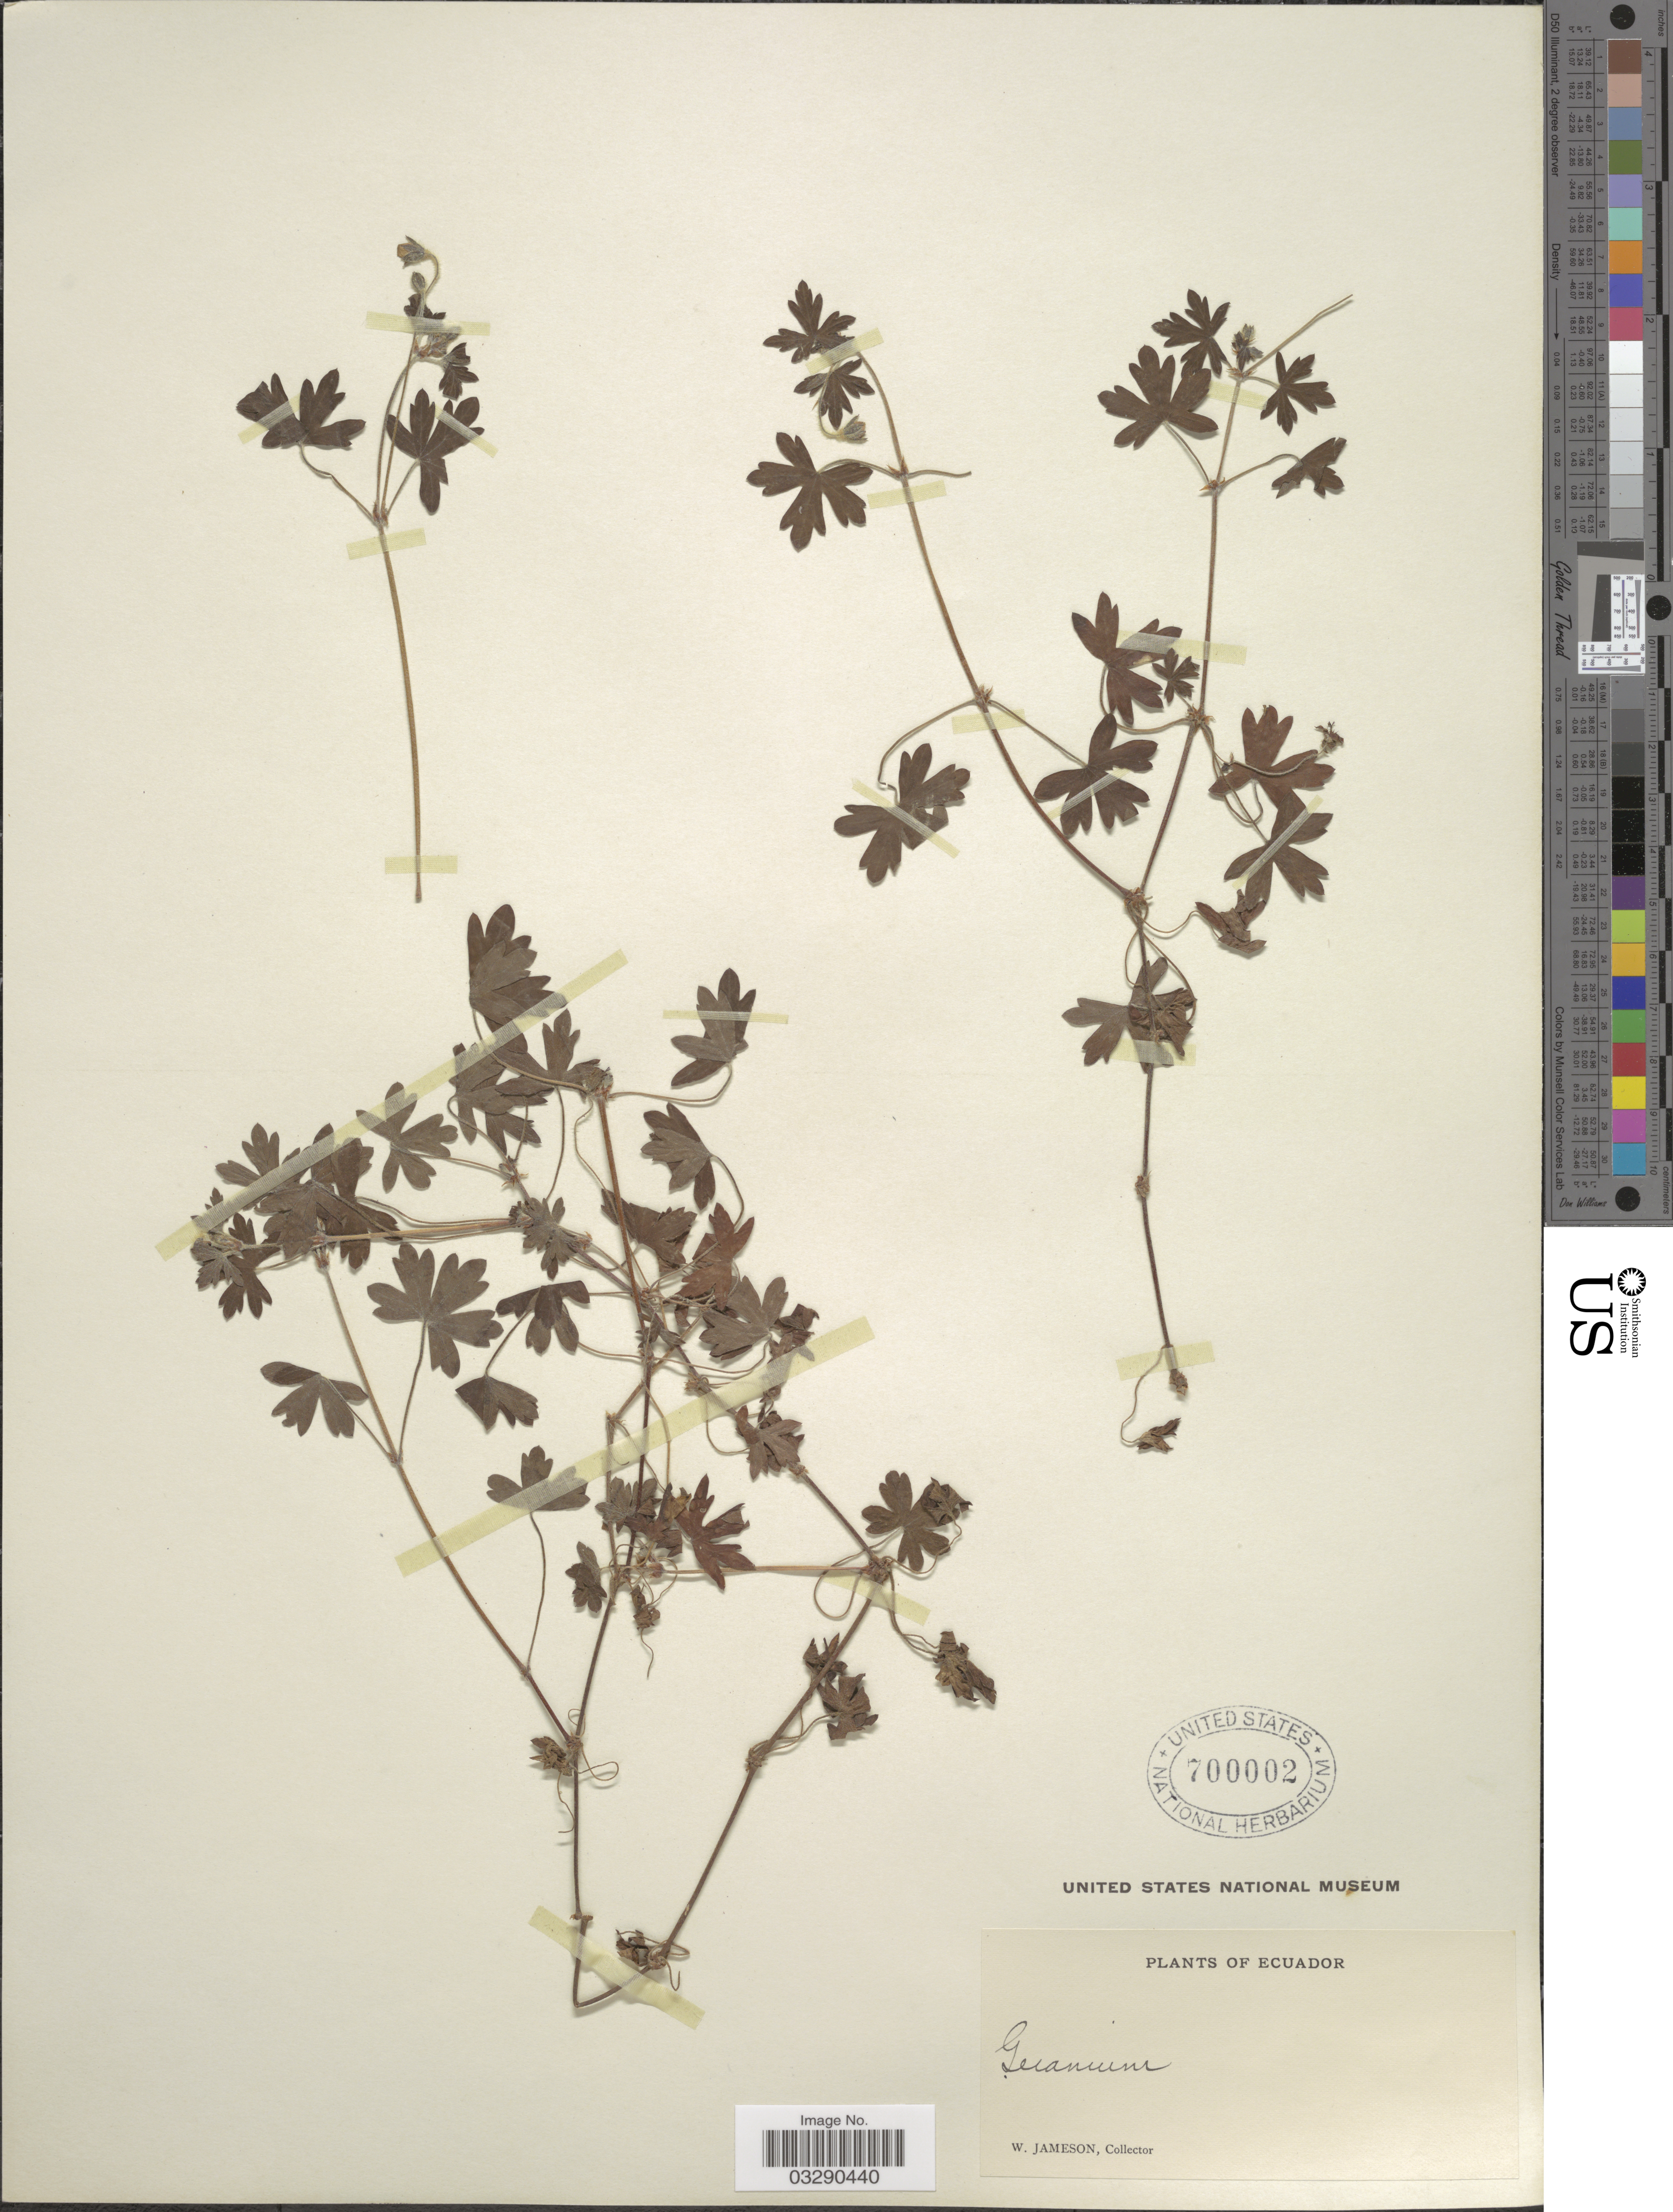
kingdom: Plantae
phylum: Tracheophyta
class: Magnoliopsida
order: Geraniales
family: Geraniaceae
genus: Geranium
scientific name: Geranium sp.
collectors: W. Jameson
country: Ecuador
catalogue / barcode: US 700002